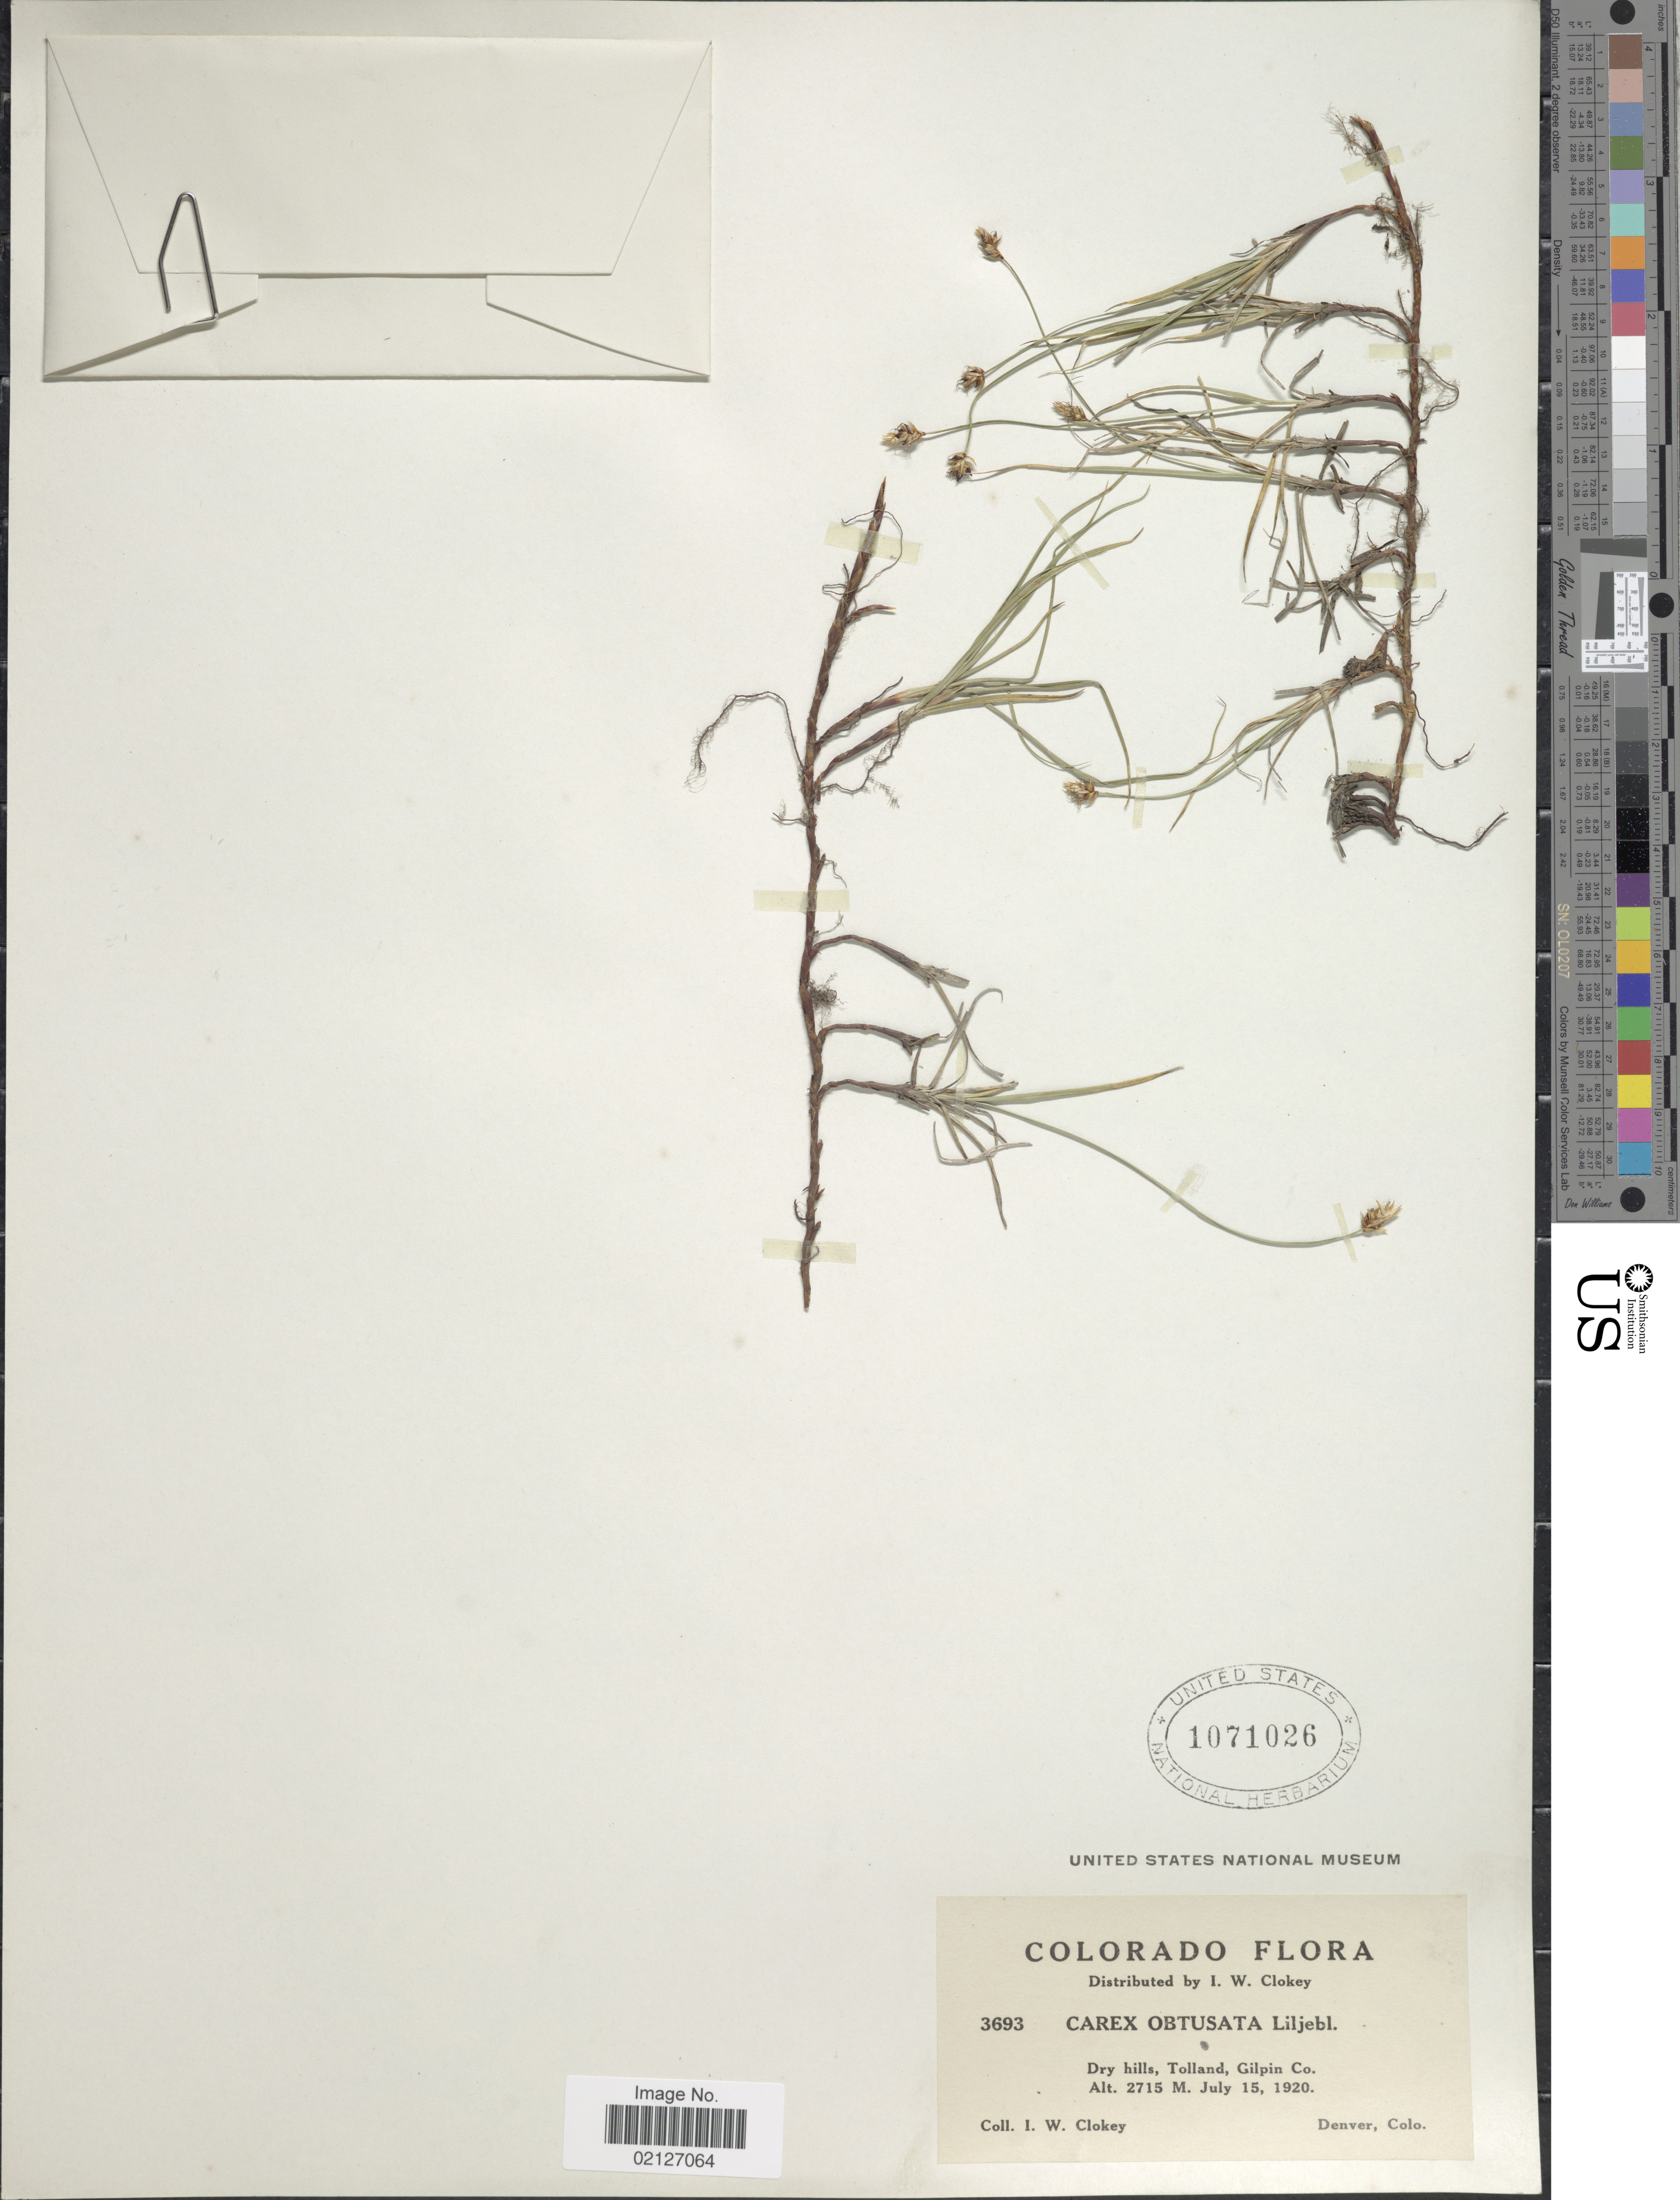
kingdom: Plantae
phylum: Tracheophyta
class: Liliopsida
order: Poales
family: Cyperaceae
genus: Carex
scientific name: Carex obtusata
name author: Lilj.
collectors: I. W. Clokey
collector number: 3693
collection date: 1920-07-15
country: United States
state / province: Colorado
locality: Dry hills, Tolland, Gilpan Co.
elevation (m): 2715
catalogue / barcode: US 1071026